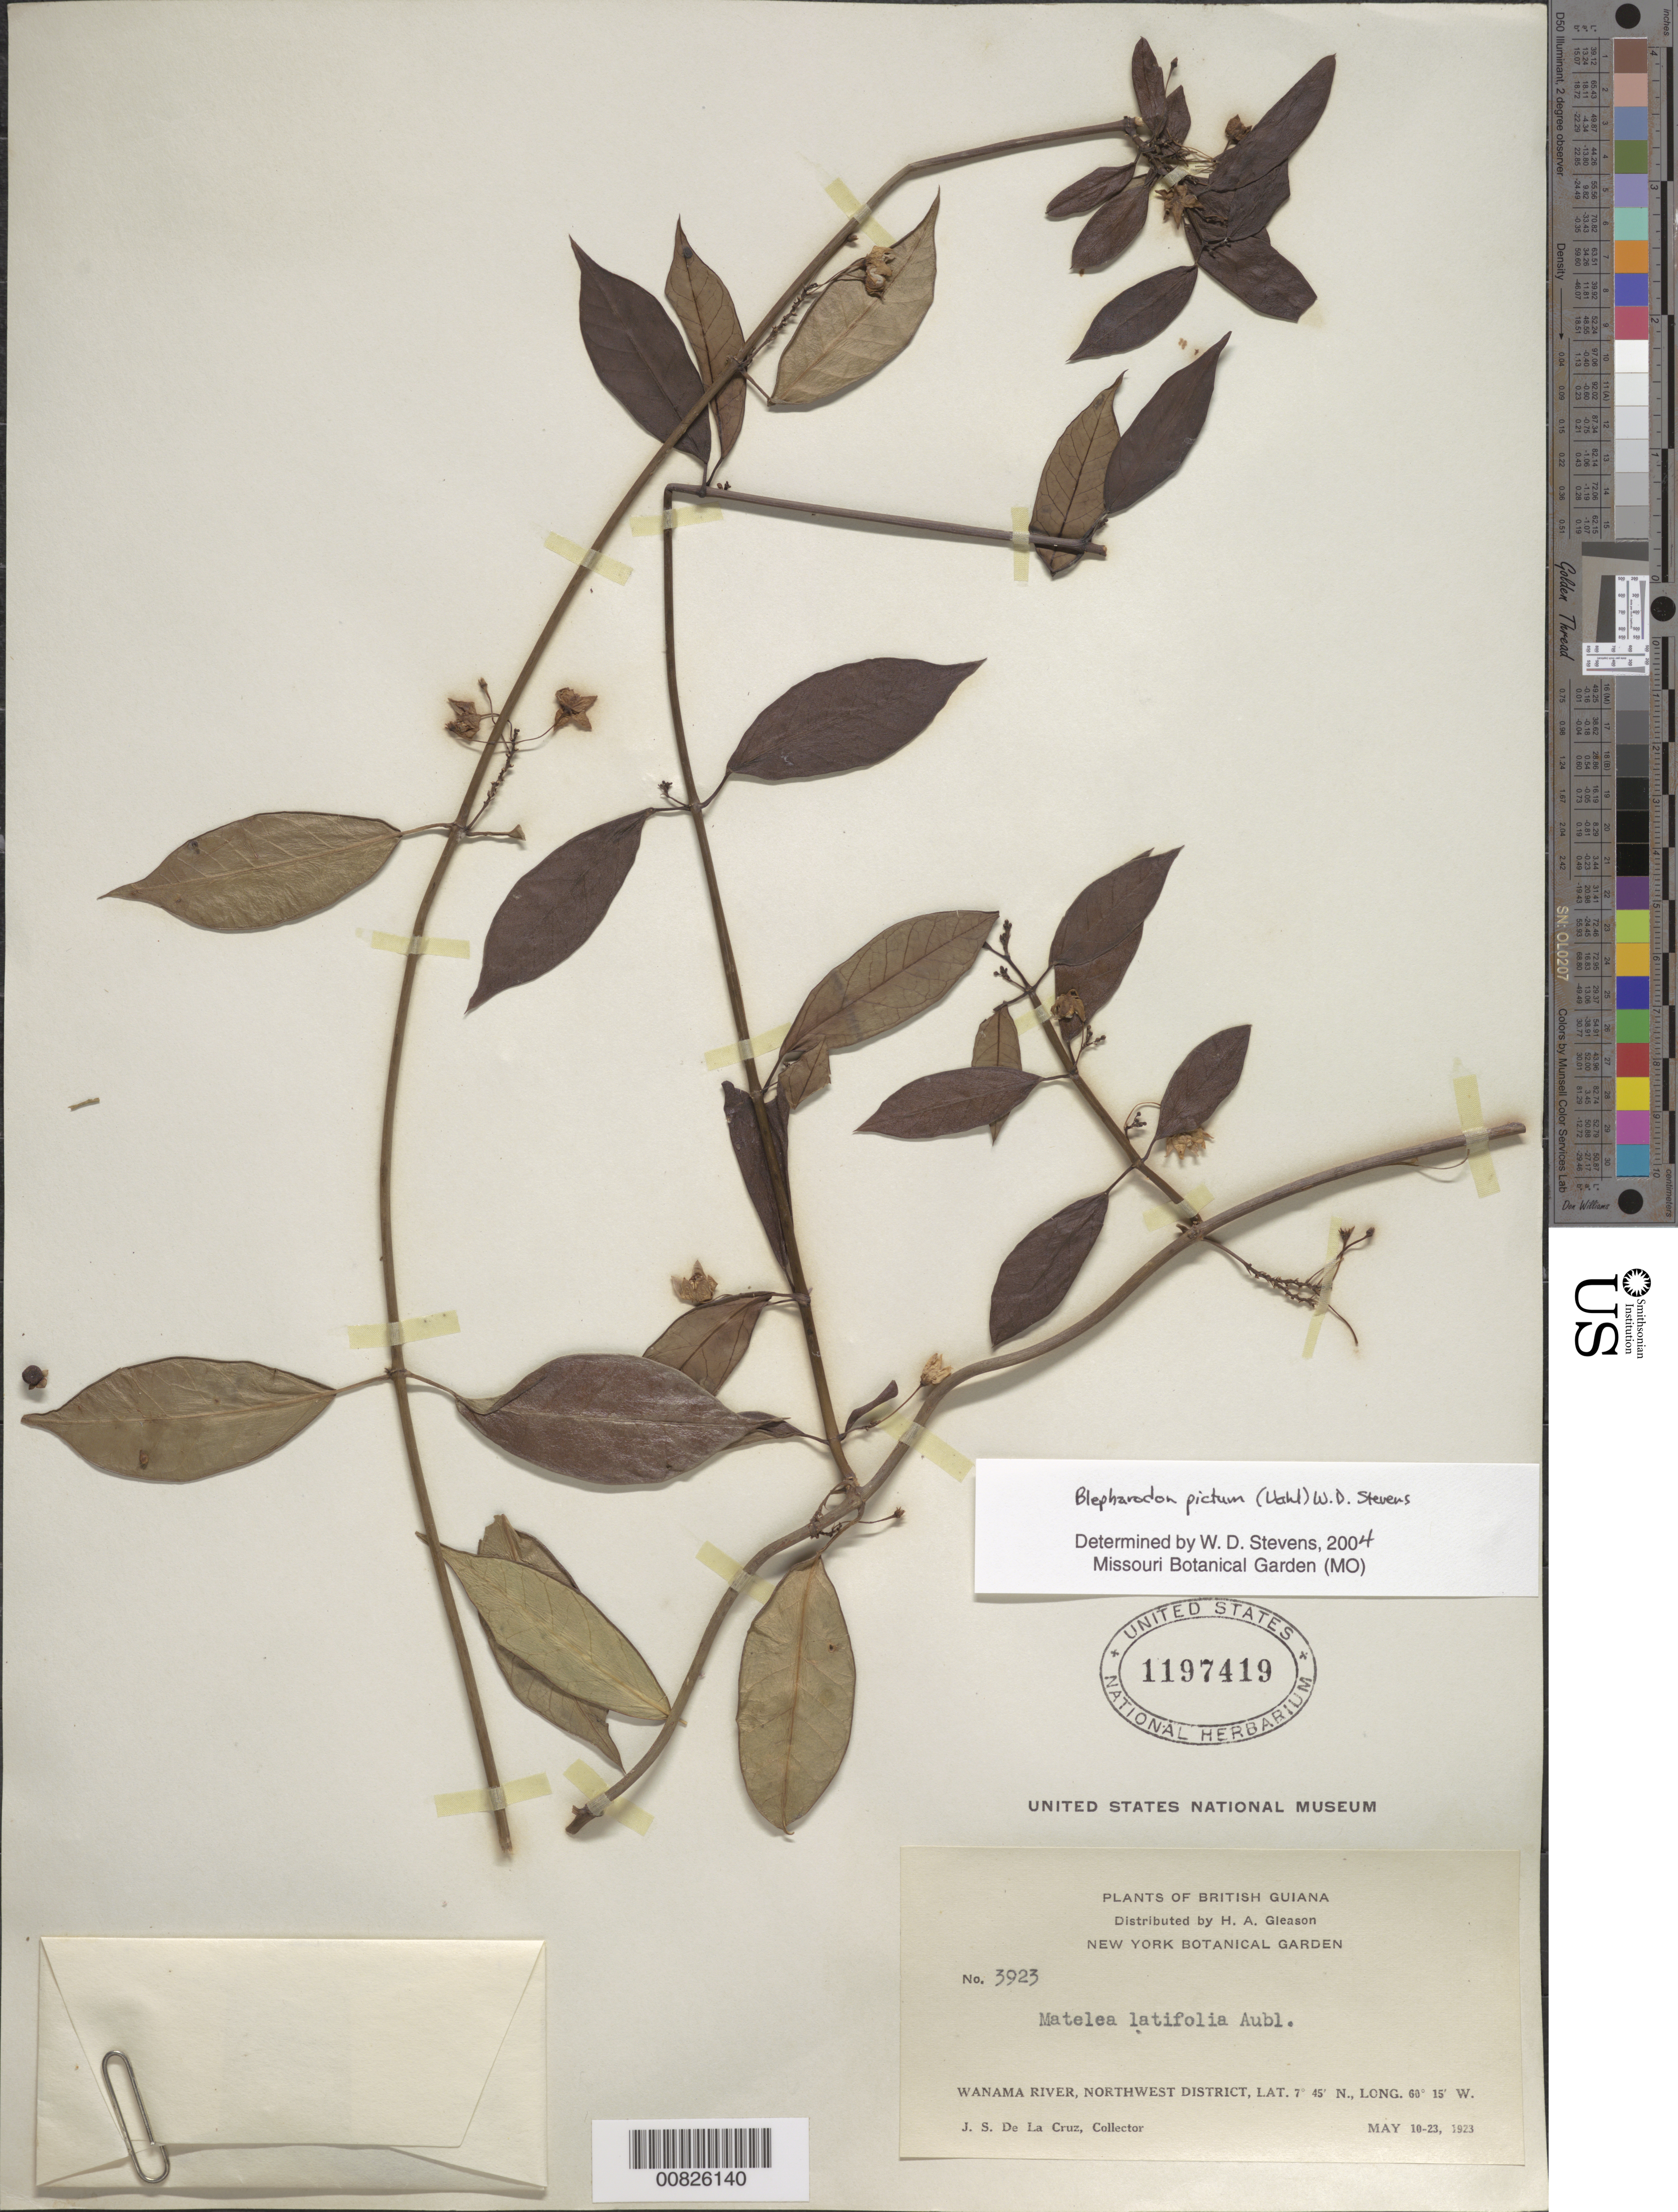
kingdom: Plantae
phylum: Tracheophyta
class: Magnoliopsida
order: Gentianales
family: Apocynaceae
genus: Blepharodon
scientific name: Blepharodon pictum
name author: (Vahl) W.D. Stevens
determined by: Stevens, W. Douglas, Missouri Botanical Garden (MO)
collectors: J. S. de la Cruz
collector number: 3923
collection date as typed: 10-May-23 to 23-May-23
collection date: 1923-05-10/1923-05-23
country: Guyana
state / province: Barima-Waini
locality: Wanama R., NW District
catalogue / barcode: US 1197419